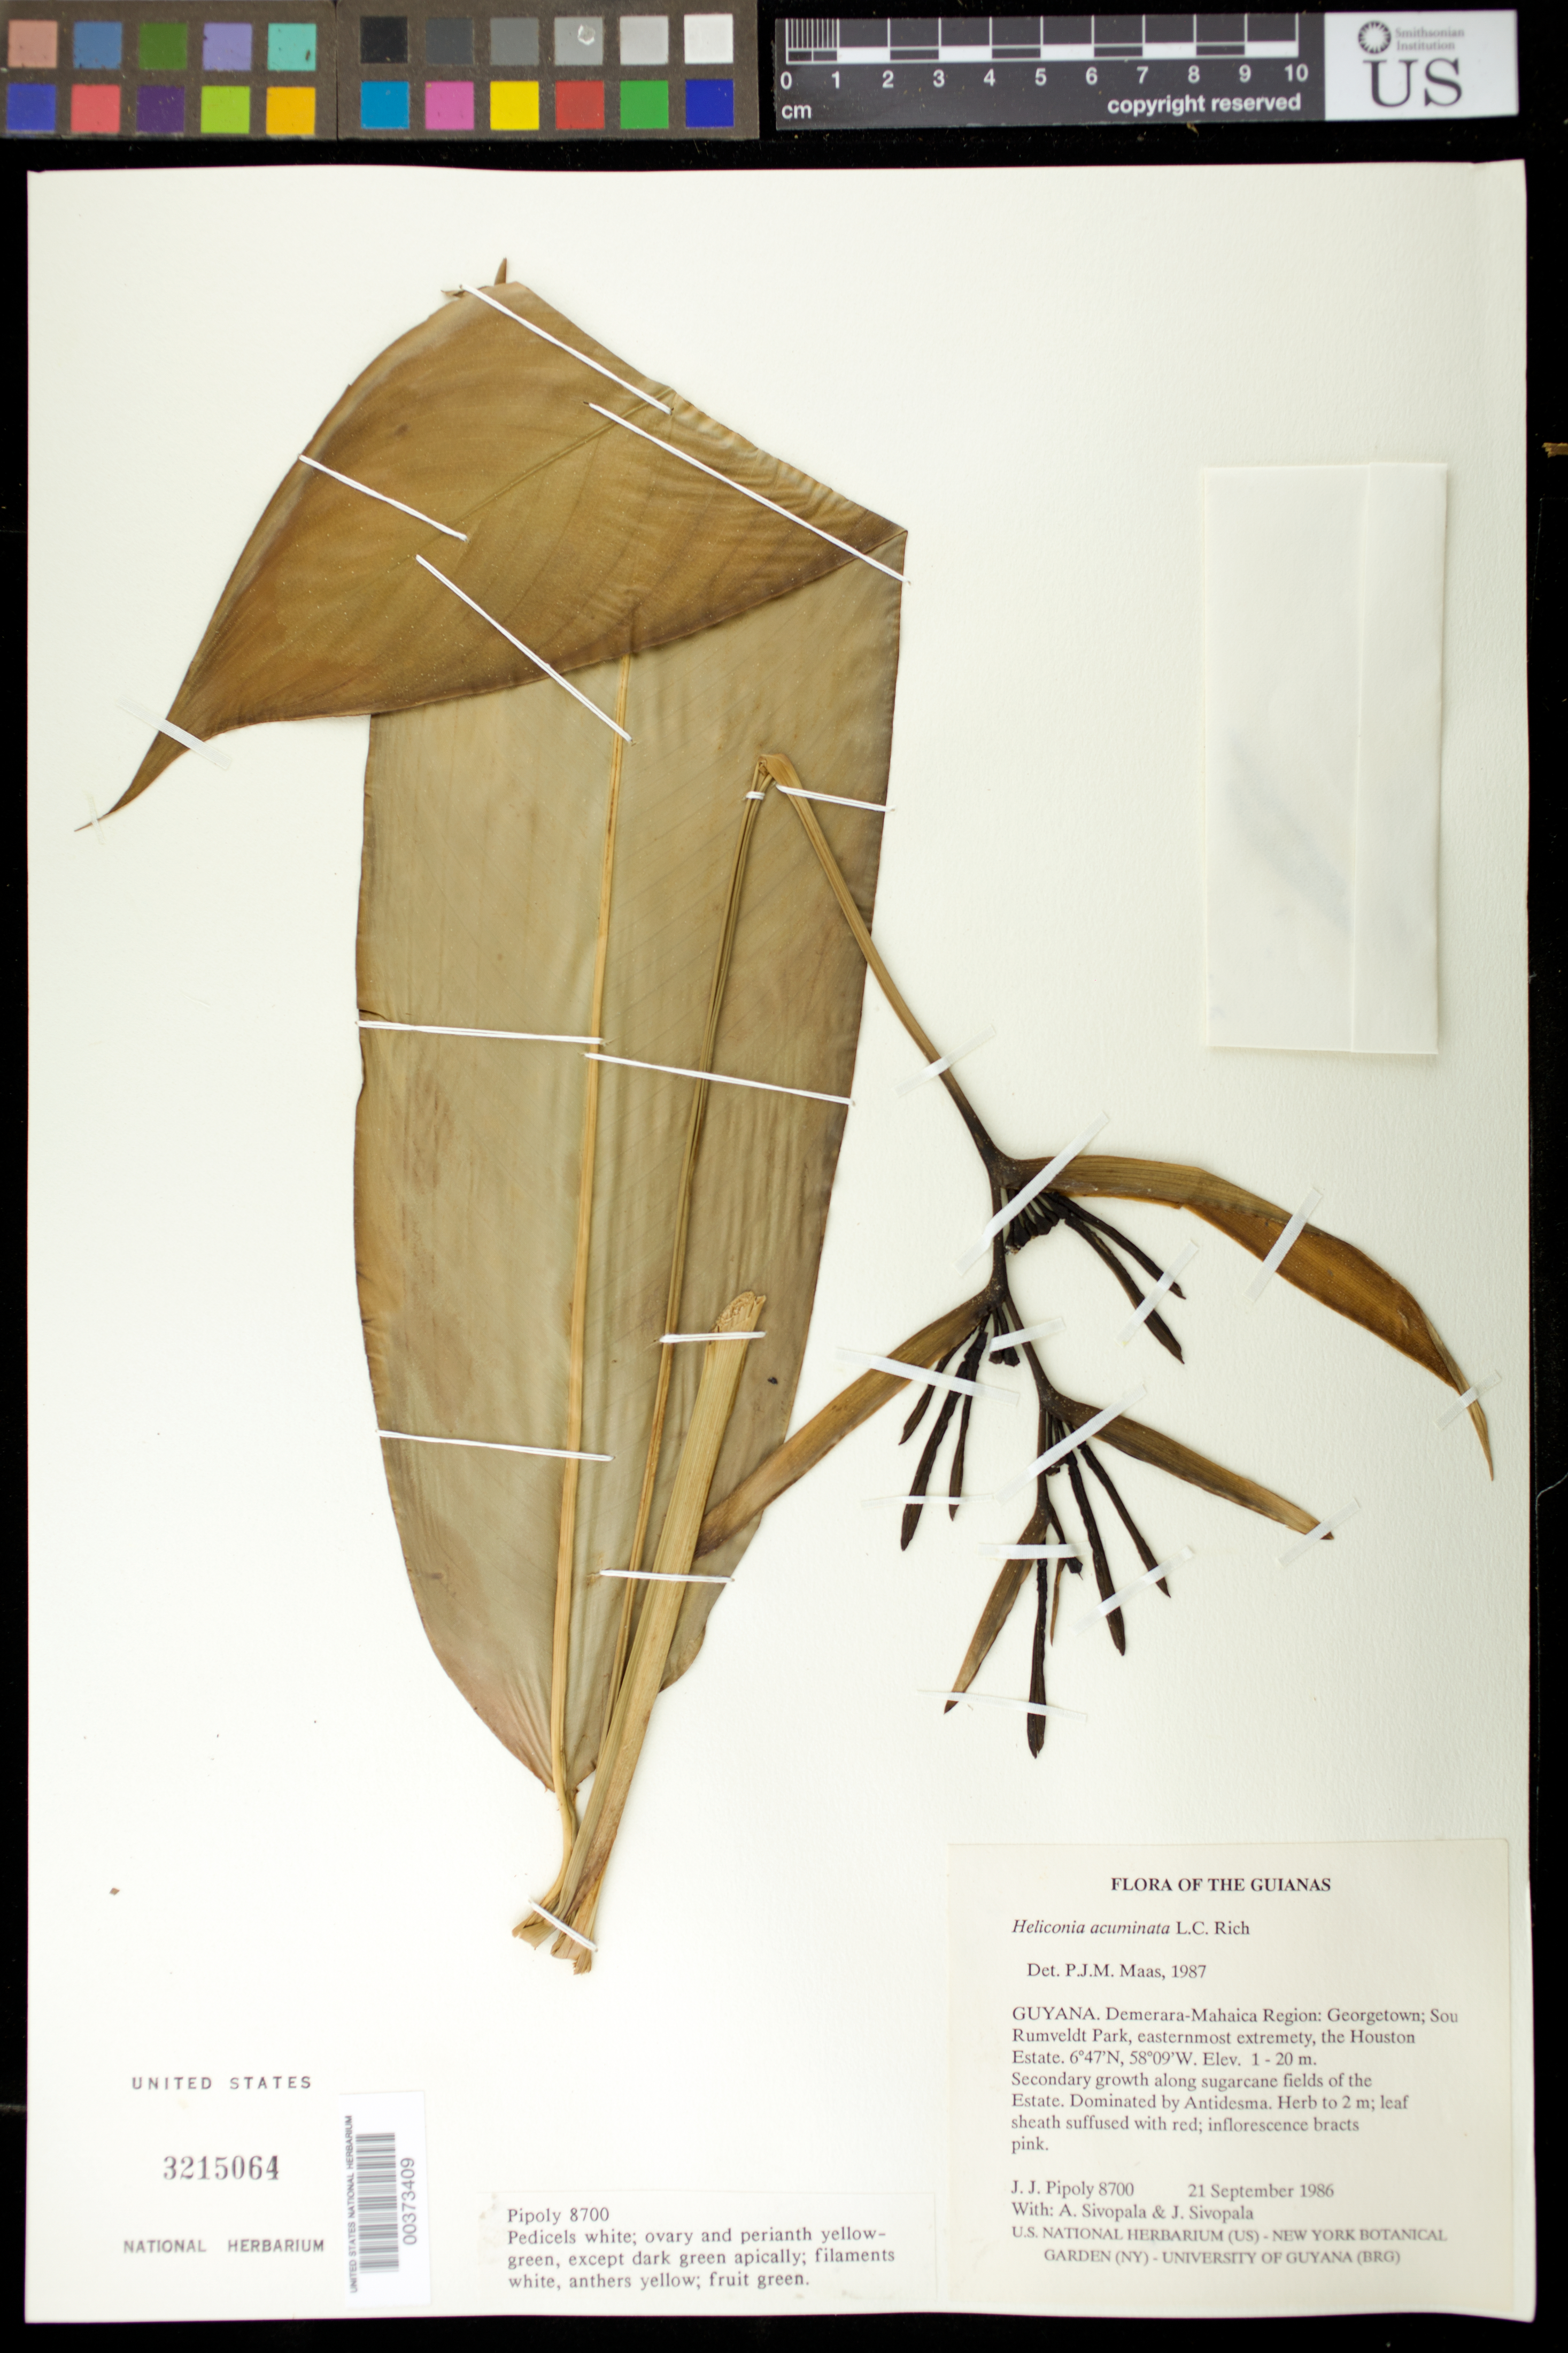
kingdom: Plantae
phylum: Tracheophyta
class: Liliopsida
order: Zingiberales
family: Heliconiaceae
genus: Heliconia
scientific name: Heliconia acuminata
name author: A. Rich.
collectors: J. J. Pipoly, A. Sivopala & J. Sivopala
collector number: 8700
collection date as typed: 21 Sep 1986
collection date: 1986-09-21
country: Guyana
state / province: Demerara-Mahaica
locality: Georgetown; south rumveldt park, easternmost extremety, the houston estate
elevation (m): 1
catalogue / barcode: US 3215064